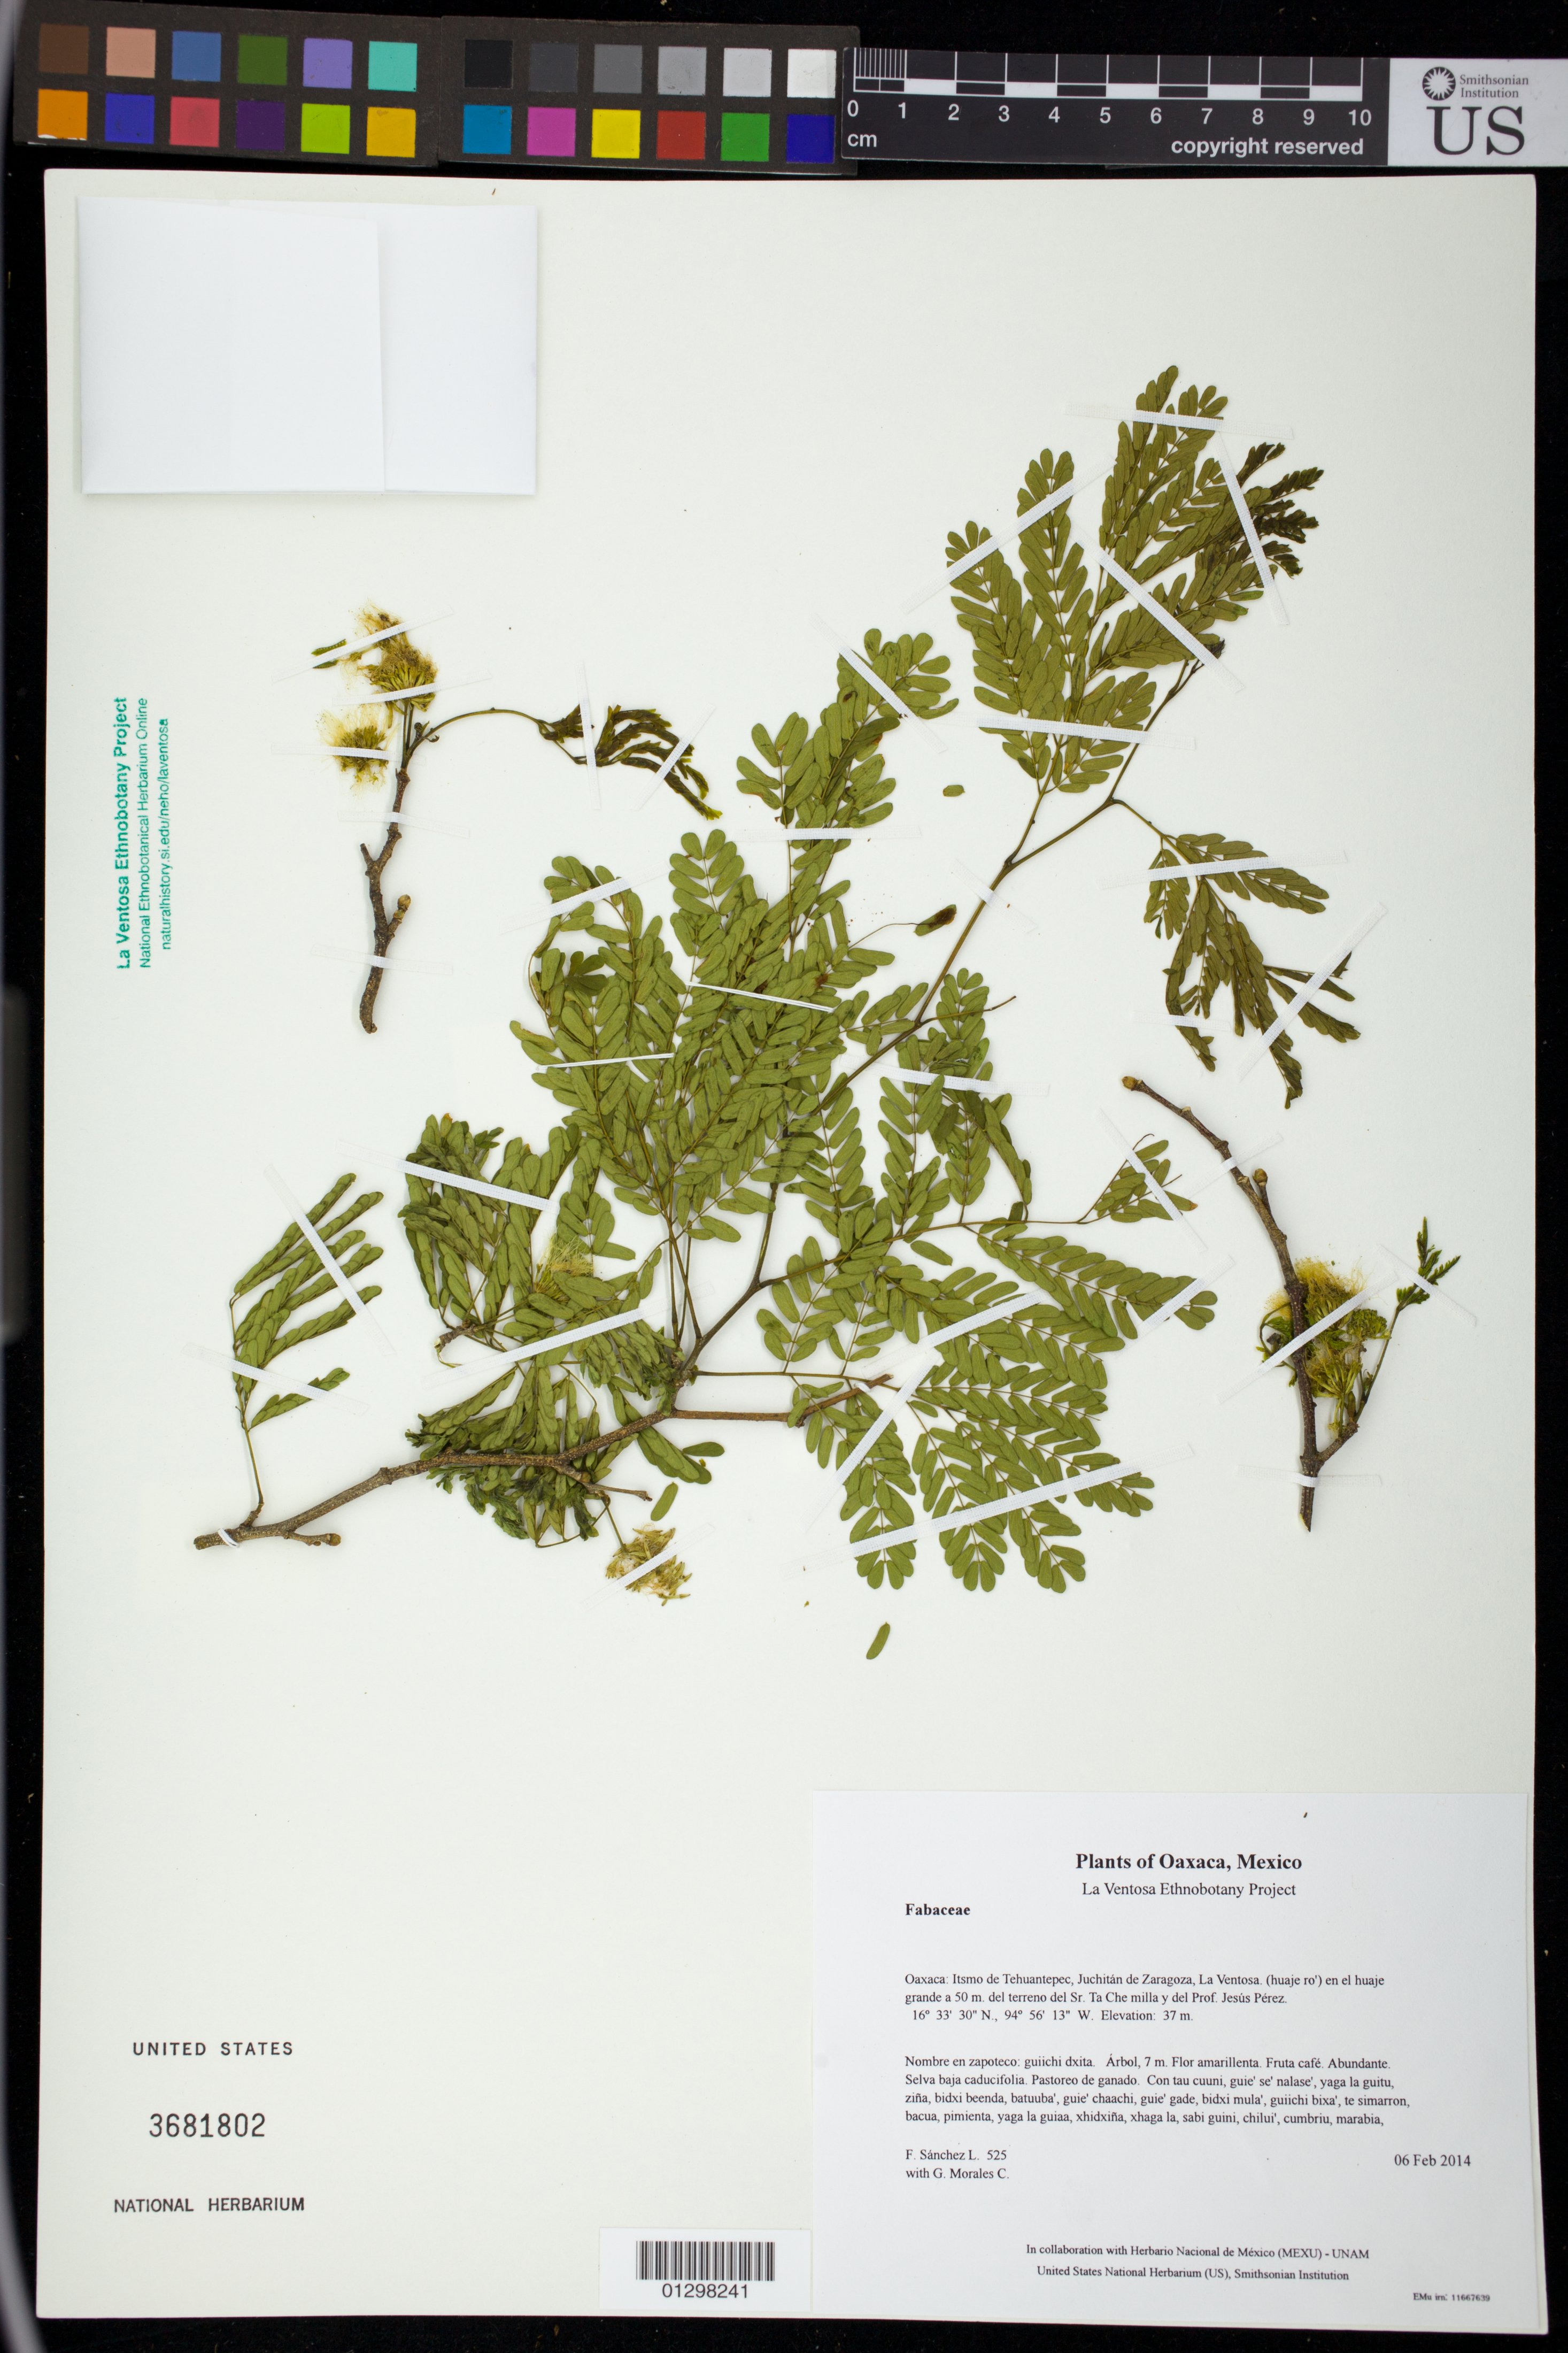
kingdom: Plantae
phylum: Tracheophyta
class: Magnoliopsida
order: Fabales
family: Fabaceae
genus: Chloroleucon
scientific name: Chloroleucon mangense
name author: (Jacq.) Britton & Rose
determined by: Sousa S., Mario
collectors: F. Sánchez L. & G. Morales C.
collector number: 525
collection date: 2014-02-06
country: Mexico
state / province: Oaxaca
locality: Itsmo de Tehuantepec, Juchitán de Zaragoza, La Ventosa. (huaje ro') en el huaje grande a 50 m. del terreno del Sr. Ta Che milla y del Prof. Jesús Pérez.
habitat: Selva baja caducifolia. Pastoreo de ganado.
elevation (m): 37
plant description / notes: JEBOT, MEXU, SERO, US; Yaga. 7 m. Guie' naguchi ga. Cuaananaxhi namuu. Stale.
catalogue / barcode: US 3681802